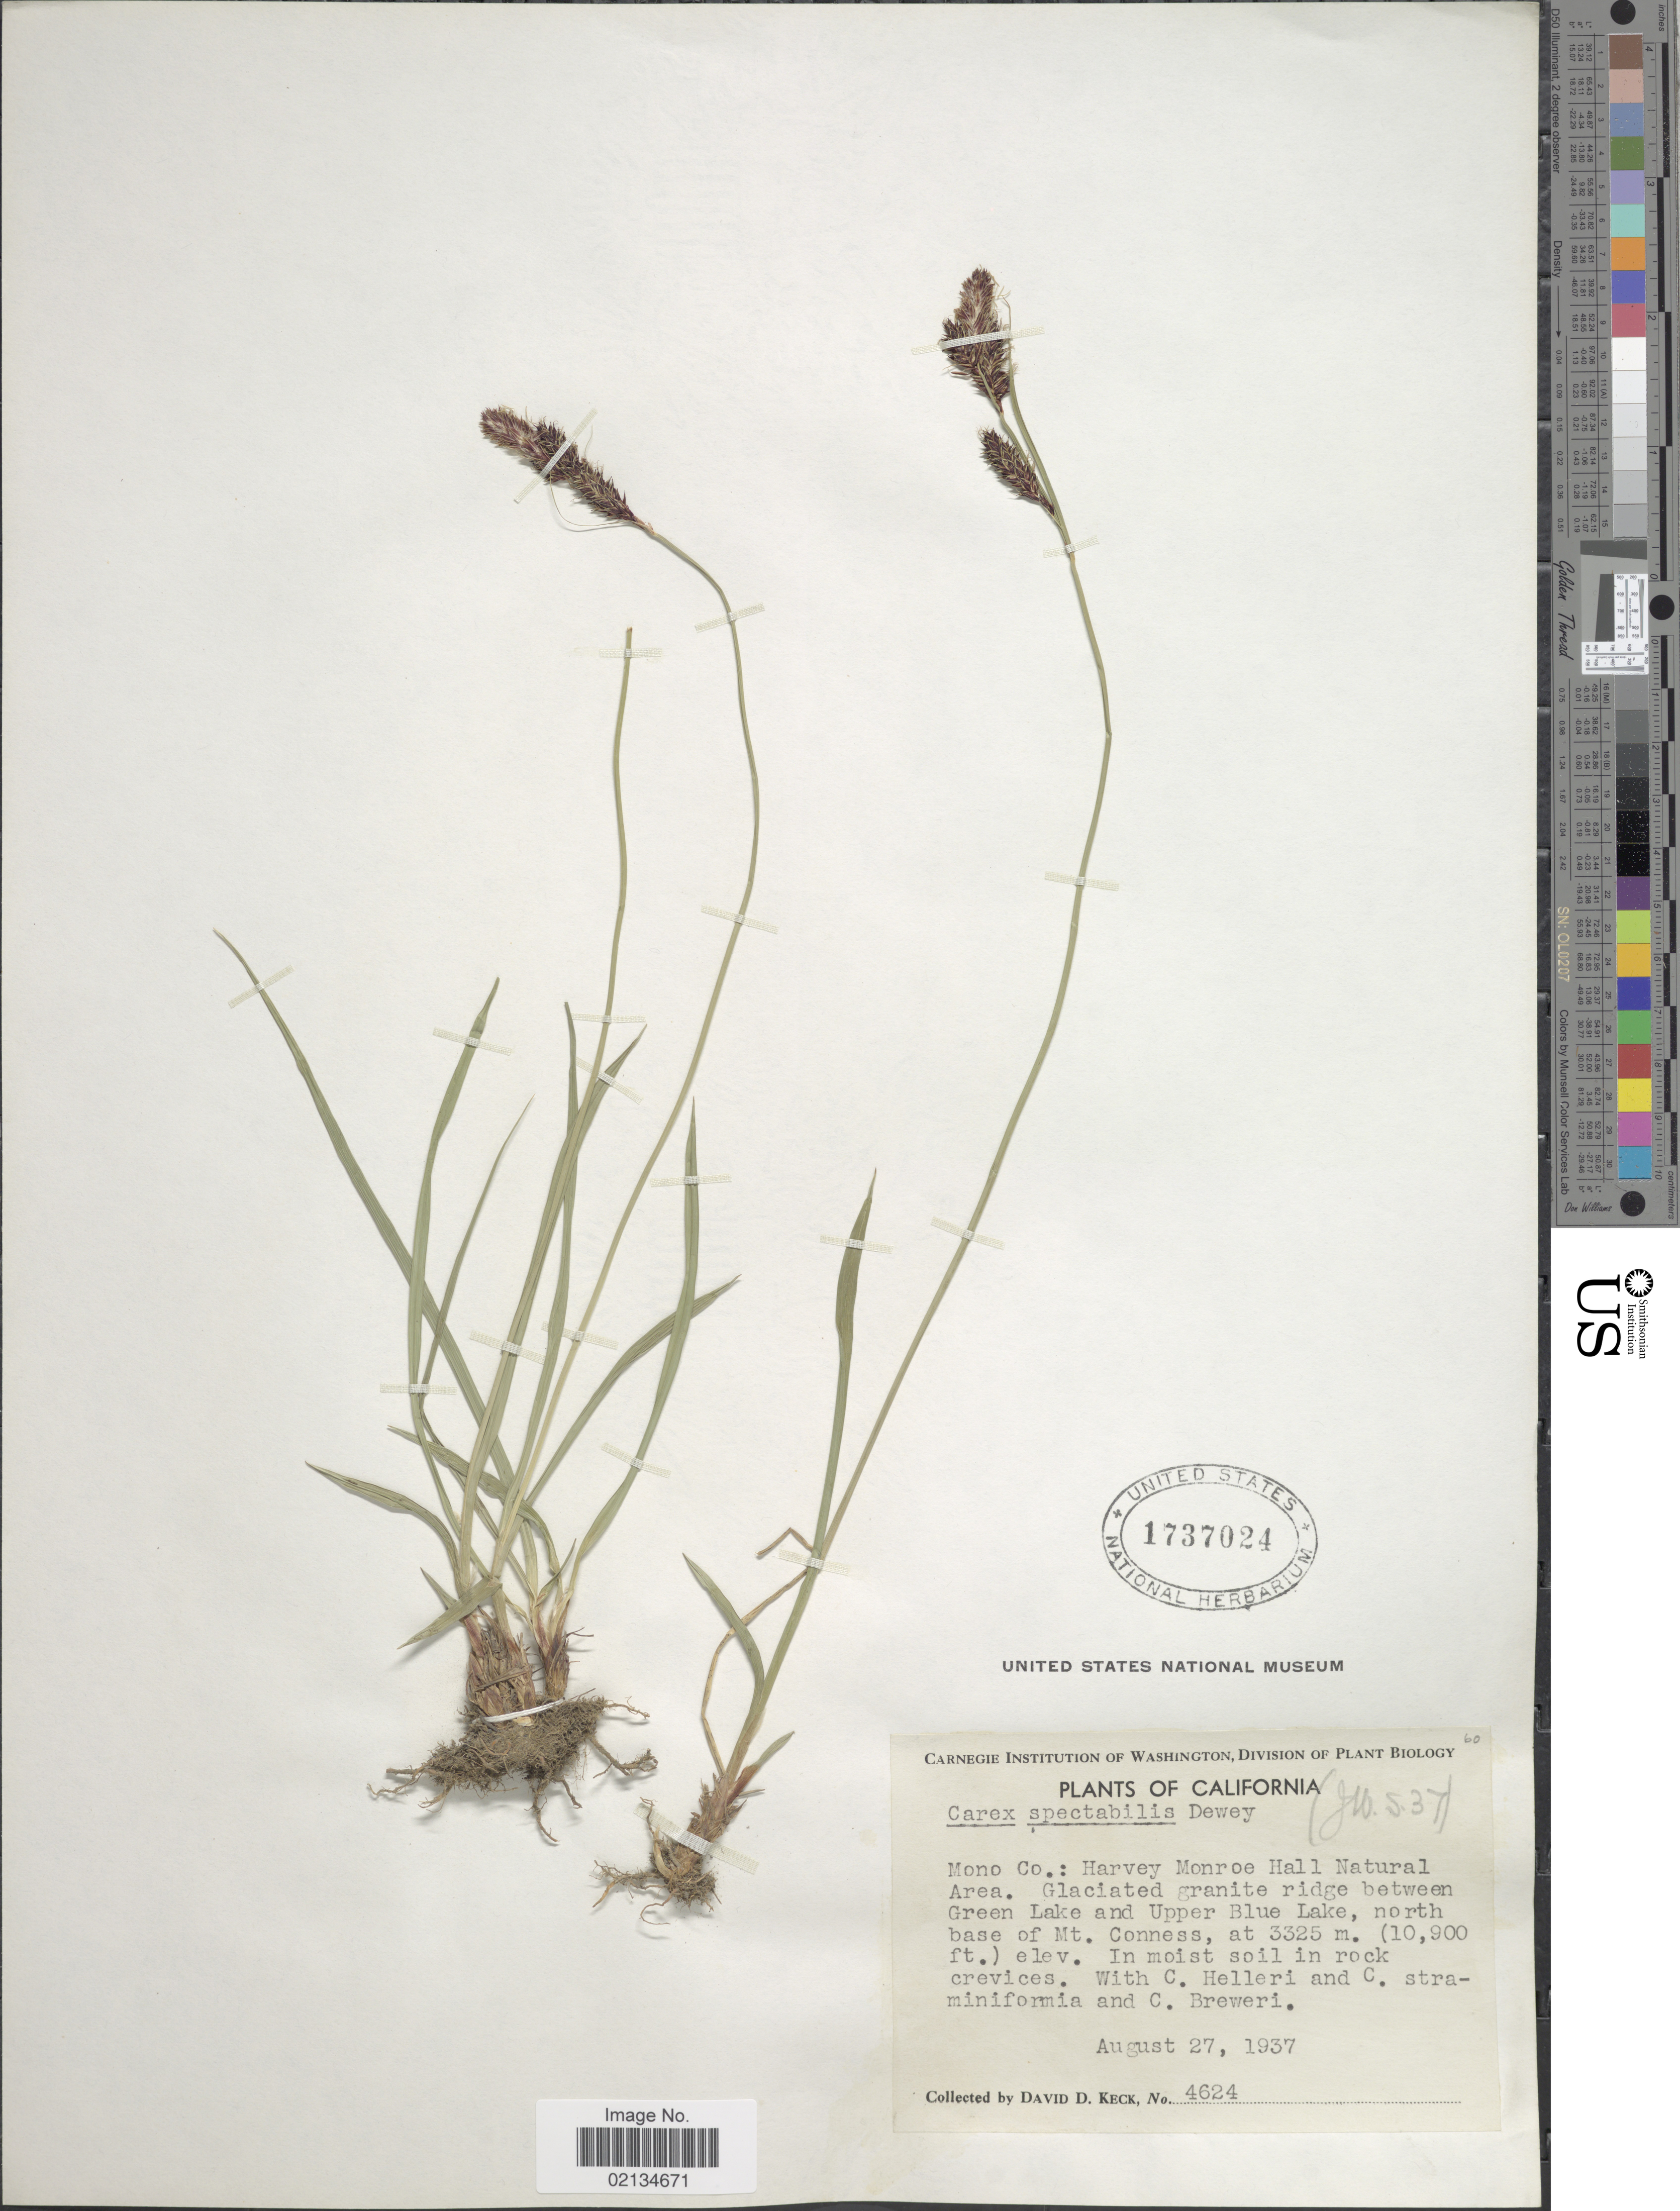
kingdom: Plantae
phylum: Tracheophyta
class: Liliopsida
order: Poales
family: Cyperaceae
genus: Carex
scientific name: Carex spectabilis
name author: Dewey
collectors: D. D. Keck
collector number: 4624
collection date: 1937-08-27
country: United States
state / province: California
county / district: Mono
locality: Mono Co.: Harvey Monroe Hall Natural Area, ridge between Green Lake and Upper Blue Lake, north base of Mt. Conness.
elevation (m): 3325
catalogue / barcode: US 1737024